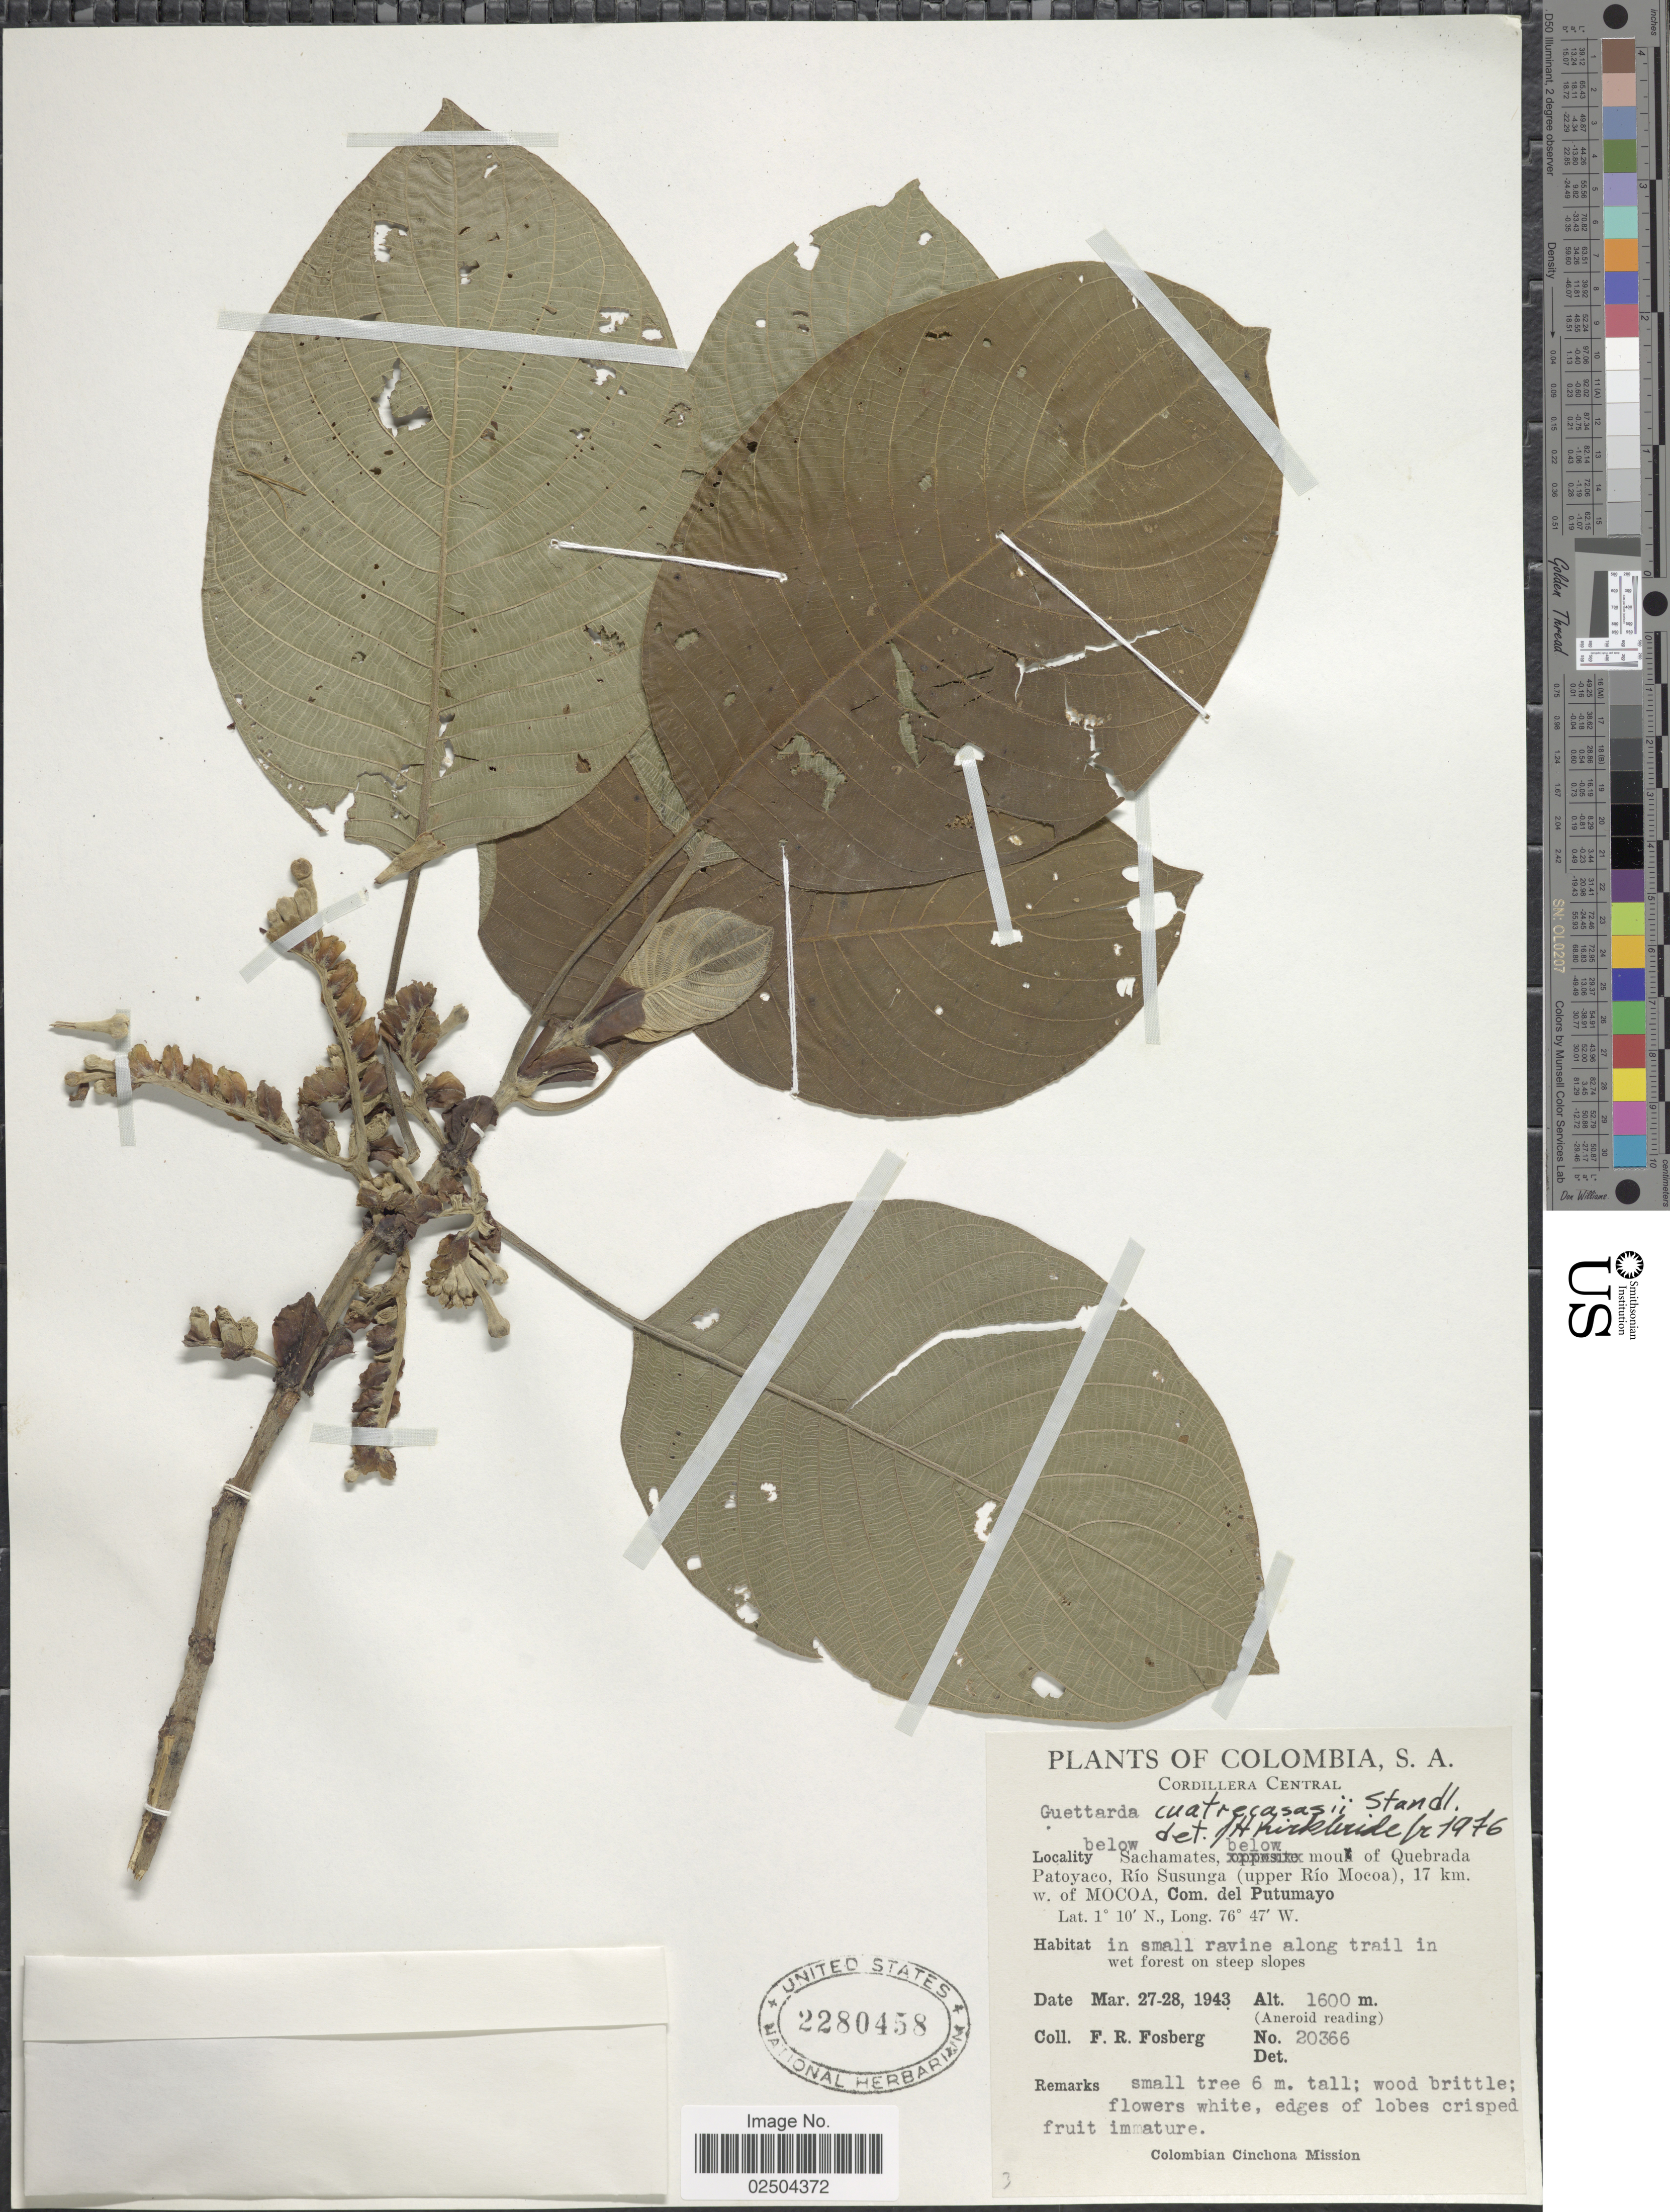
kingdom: Plantae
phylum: Tracheophyta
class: Magnoliopsida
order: Gentianales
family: Rubiaceae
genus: Guettarda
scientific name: Guettarda cuatrecasasii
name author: Standl. ex Steyerm.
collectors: F. R. Fosberg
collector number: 20366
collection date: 1943-03-27/1943-03-28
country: Colombia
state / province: Putumayo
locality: Below Sachamates, below mouth of Quebrada Patoyac, Rio Susunga (Upper Rio Mocoa), 17 km w. of Mocoa, Com. del Putumayo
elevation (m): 1600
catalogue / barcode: US 2280458